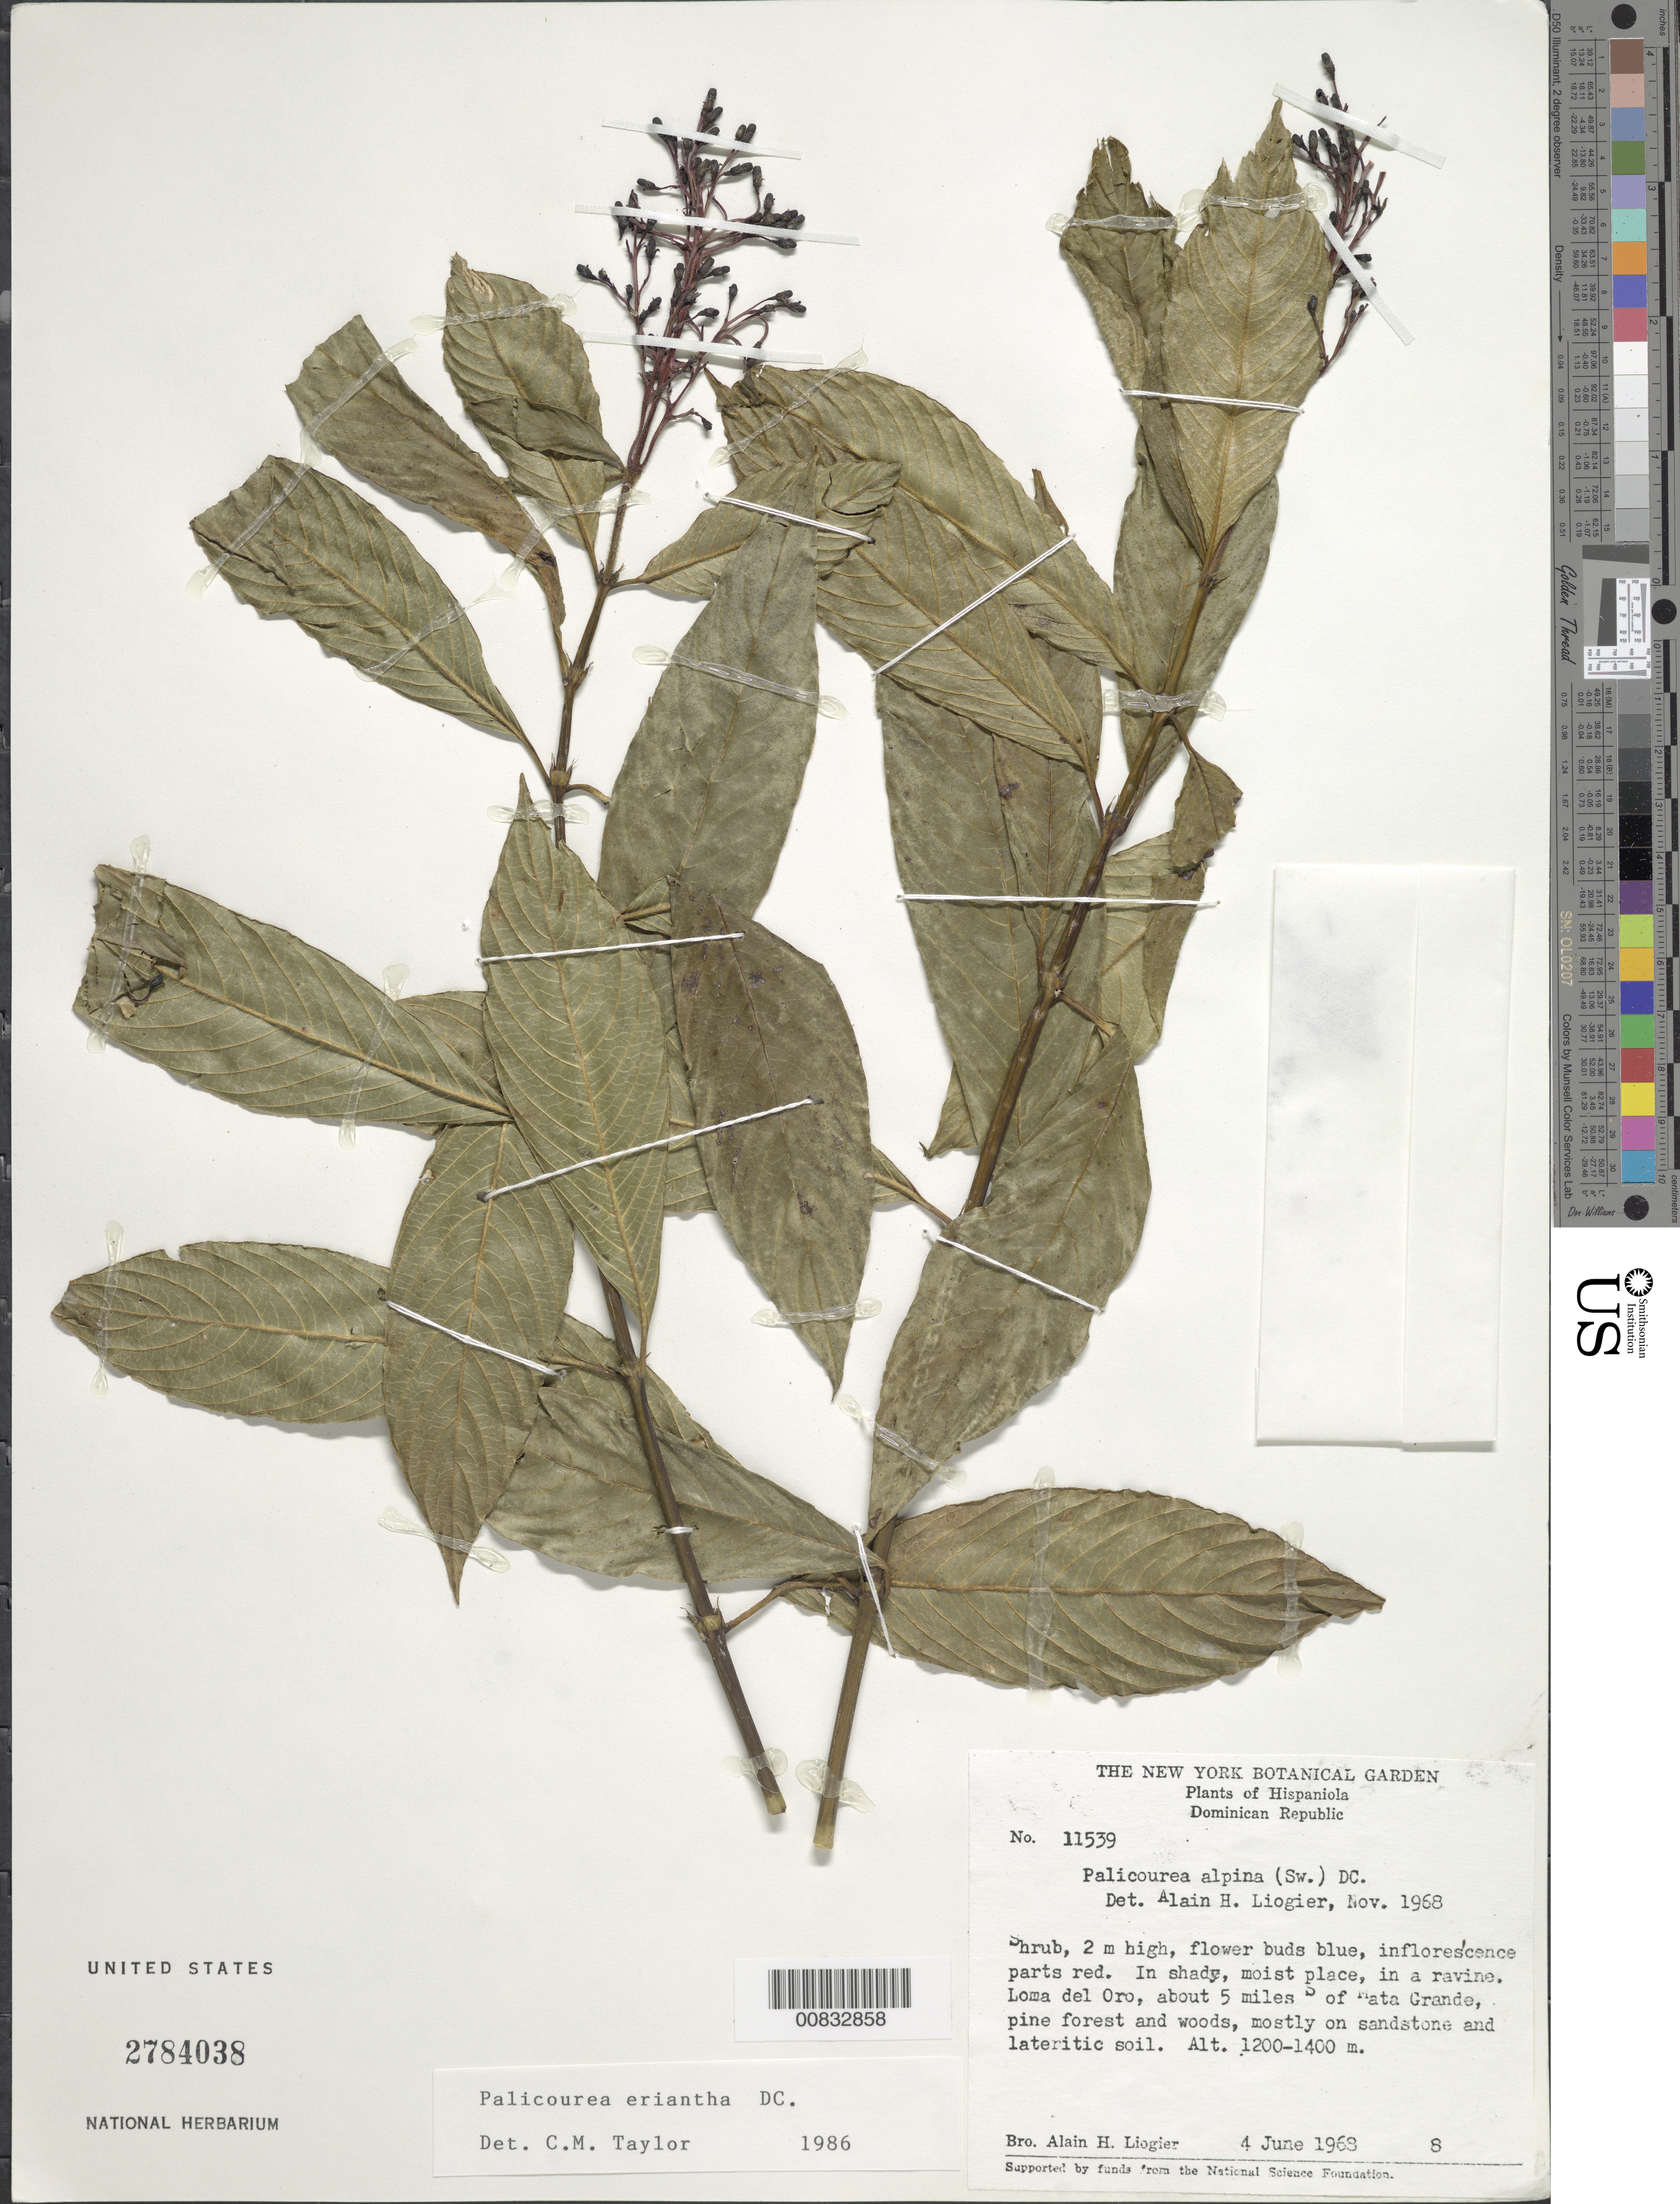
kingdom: Plantae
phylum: Tracheophyta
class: Magnoliopsida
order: Gentianales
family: Rubiaceae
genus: Palicourea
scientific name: Palicourea eriantha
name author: DC.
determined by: Taylor, Charlotte M.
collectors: A. H. Liogier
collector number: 11539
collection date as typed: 04 Jun 1968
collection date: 1968-06-04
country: Dominican Republic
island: Hispaniola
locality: Loma del Oro, about 5 miles S of Mata Grande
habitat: In sandy moist place in a ravine in pine forest and woods, mostly on sandstone and lateritic soil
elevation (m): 1200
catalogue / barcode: US 2784038